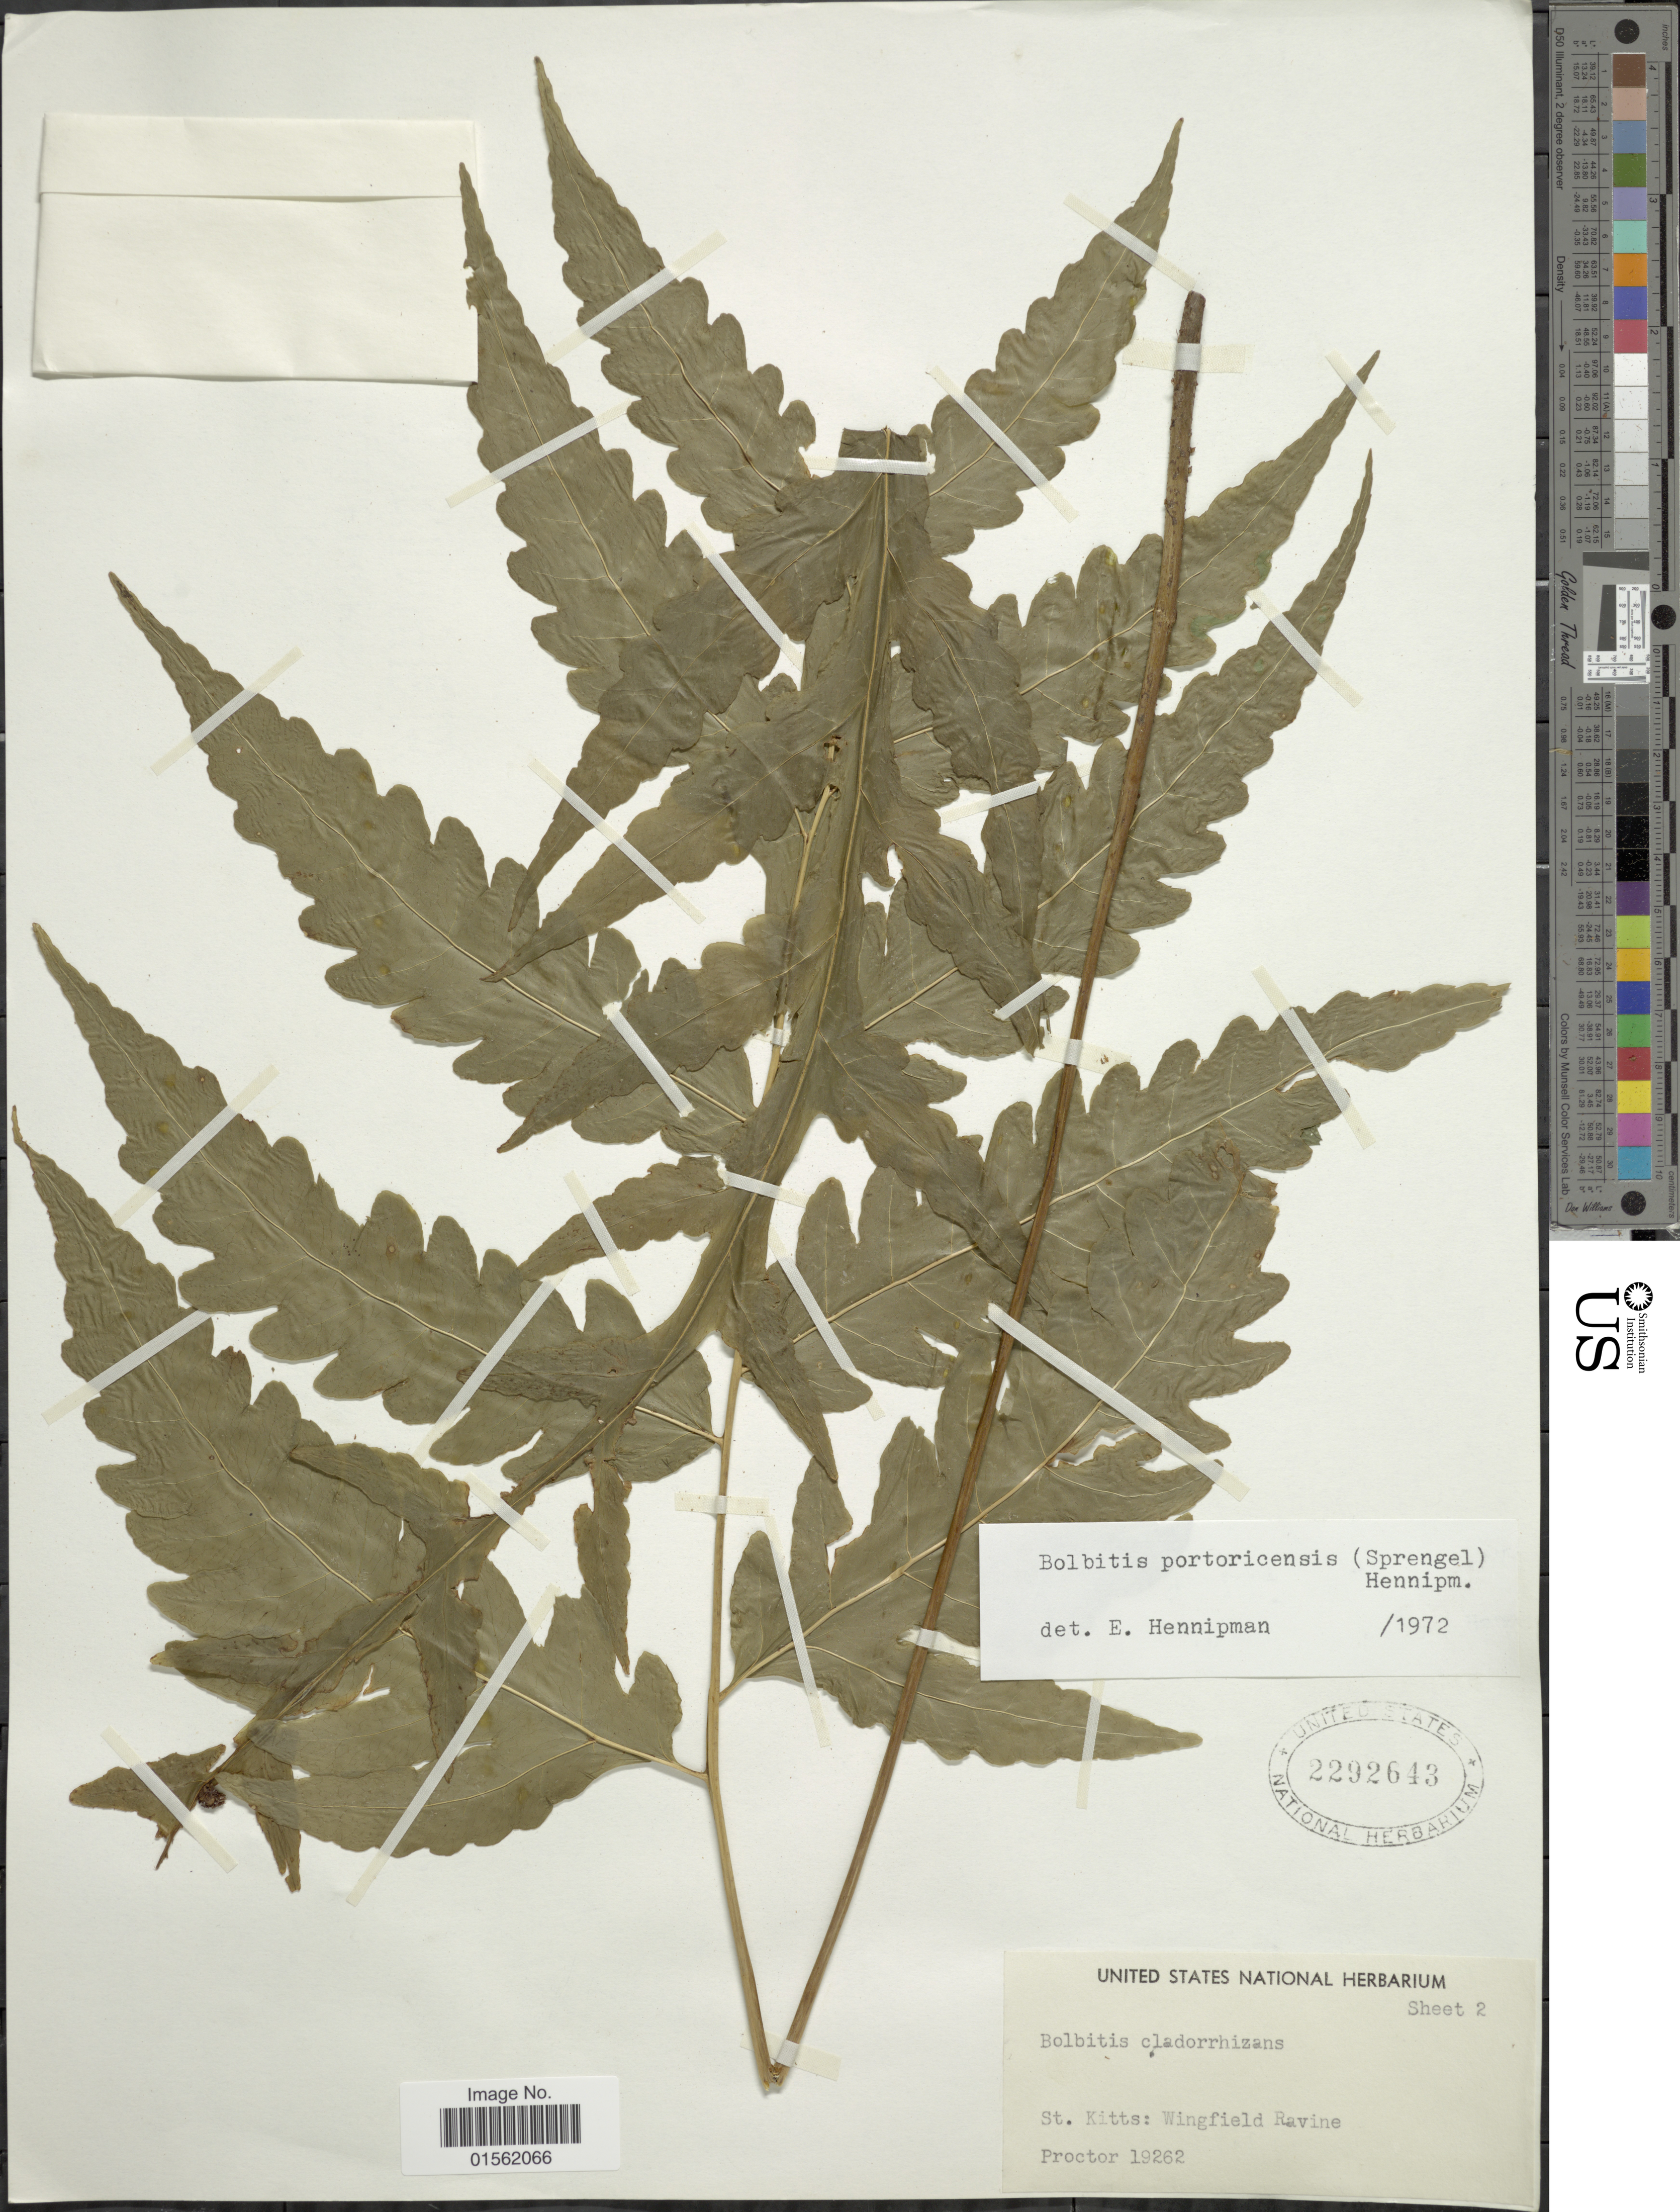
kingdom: Plantae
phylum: Tracheophyta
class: Polypodiopsida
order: Polypodiales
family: Dryopteridaceae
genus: Bolbitis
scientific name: Bolbitis portoricensis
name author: (Spreng.) Hennipman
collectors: -- Proctor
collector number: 19262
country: St. Christopher-Nevis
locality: St. Kitts: Wingfield Ravine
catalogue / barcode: US 2292643